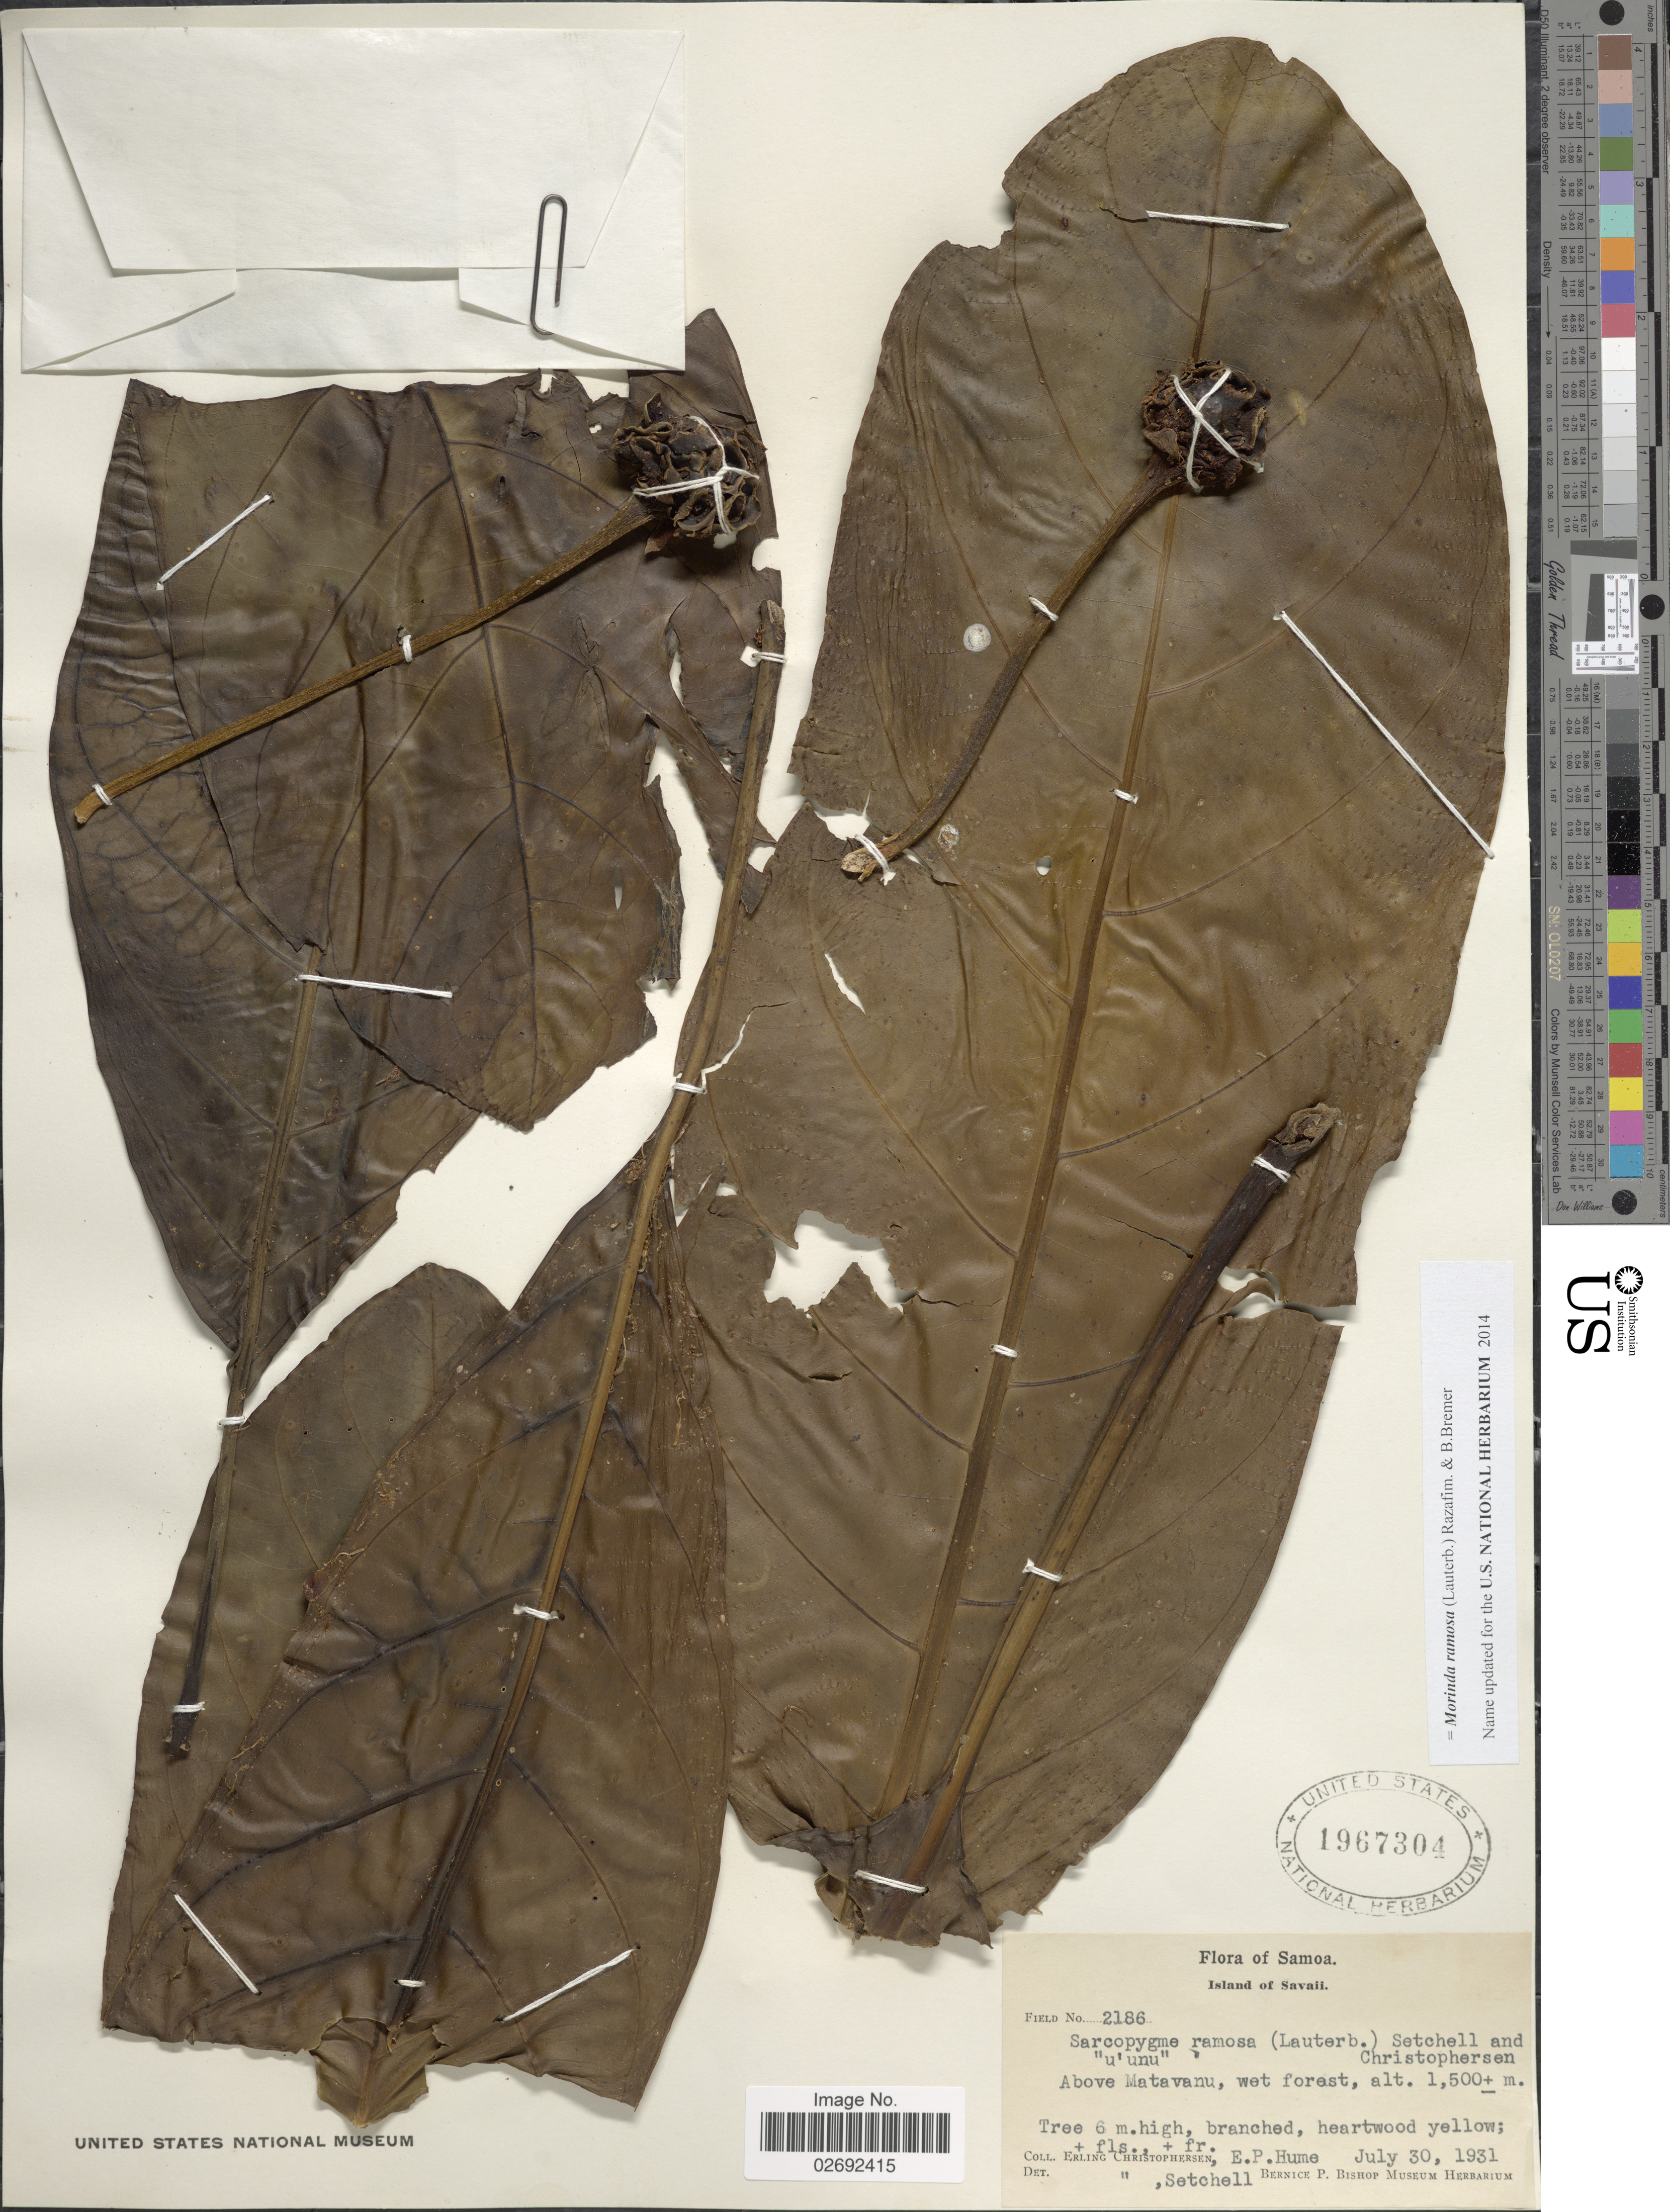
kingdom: Plantae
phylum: Tracheophyta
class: Magnoliopsida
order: Gentianales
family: Rubiaceae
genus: Morinda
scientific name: Morinda ramosa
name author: (Lauterb.) Razafim. & B. Bremer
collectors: E. Christophersen & E. P. Hume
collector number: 2186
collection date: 1931-07-30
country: Samoa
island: Savai'i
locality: Samoa. Island of Savaii. Above Matavanu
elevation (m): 1500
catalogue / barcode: US 1967304